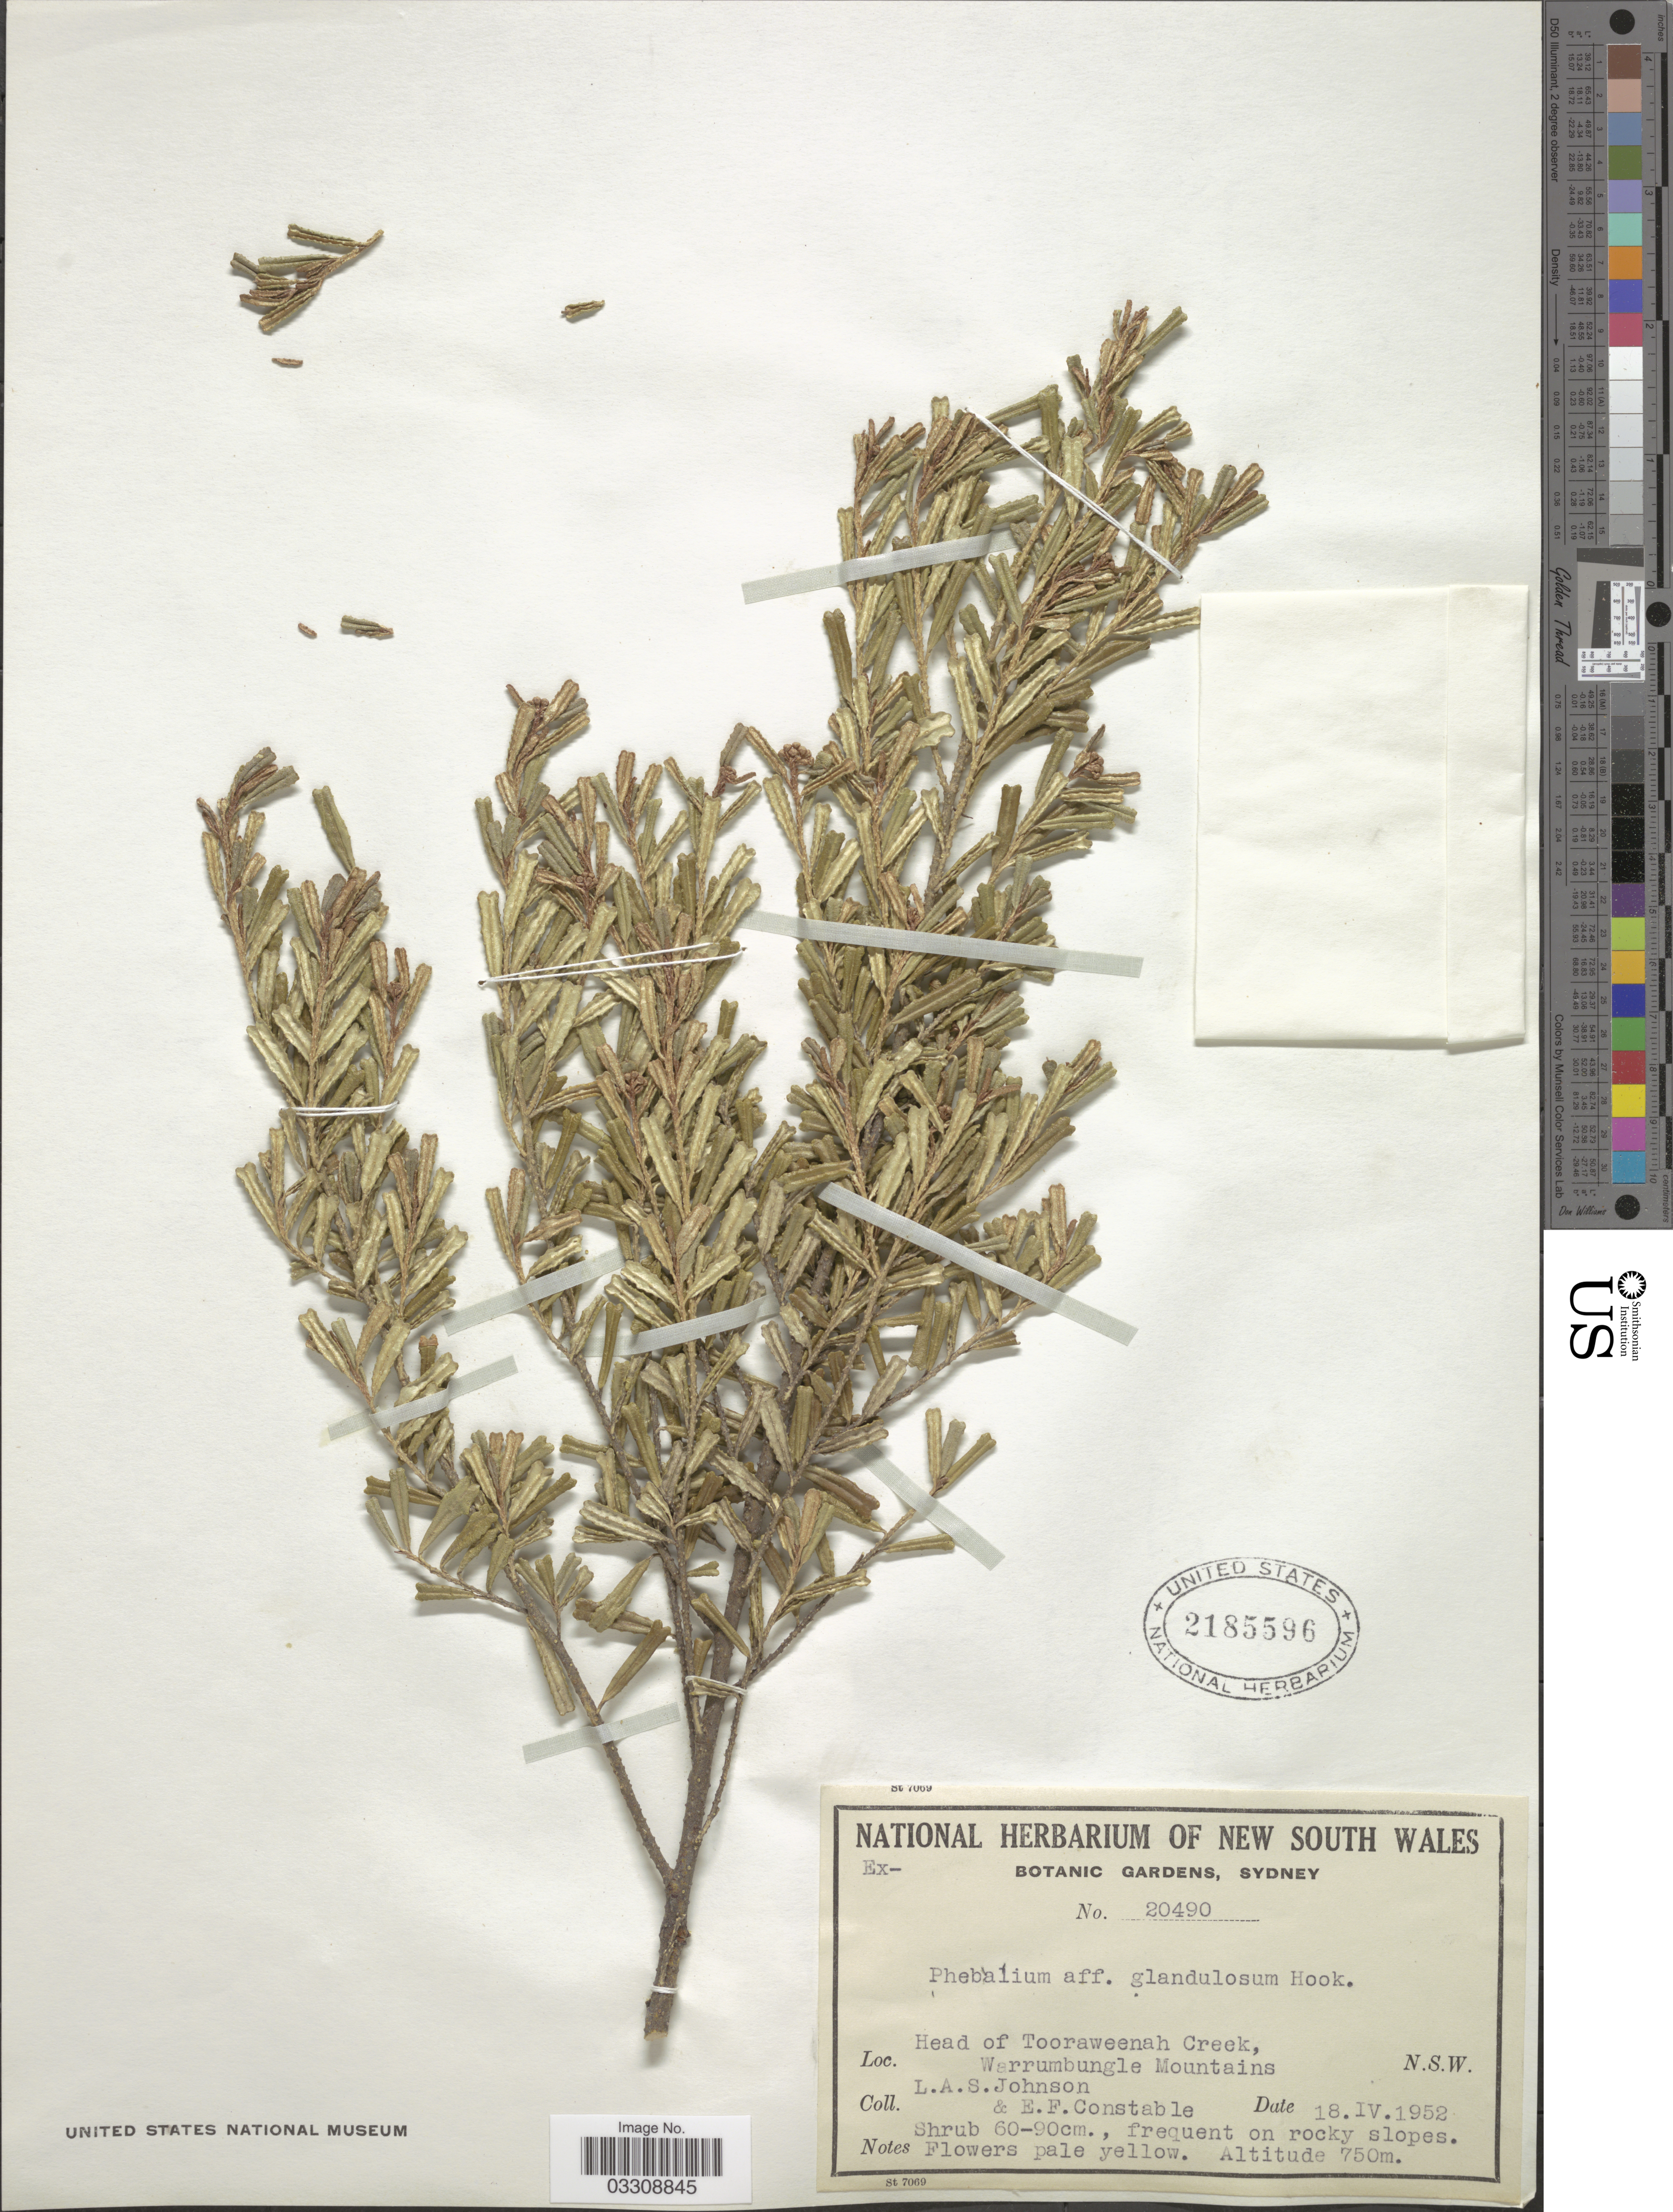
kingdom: Plantae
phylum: Tracheophyta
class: Magnoliopsida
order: Sapindales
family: Rutaceae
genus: Phebalium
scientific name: Phebalium sp.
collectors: L. A. S. Johnson & E. F. Constable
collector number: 20490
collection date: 1952-04-18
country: Australia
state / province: New South Wales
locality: Head of Tooraweenah Creek, Warrumbungle Mountains.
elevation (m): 750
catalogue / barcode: US 2185596